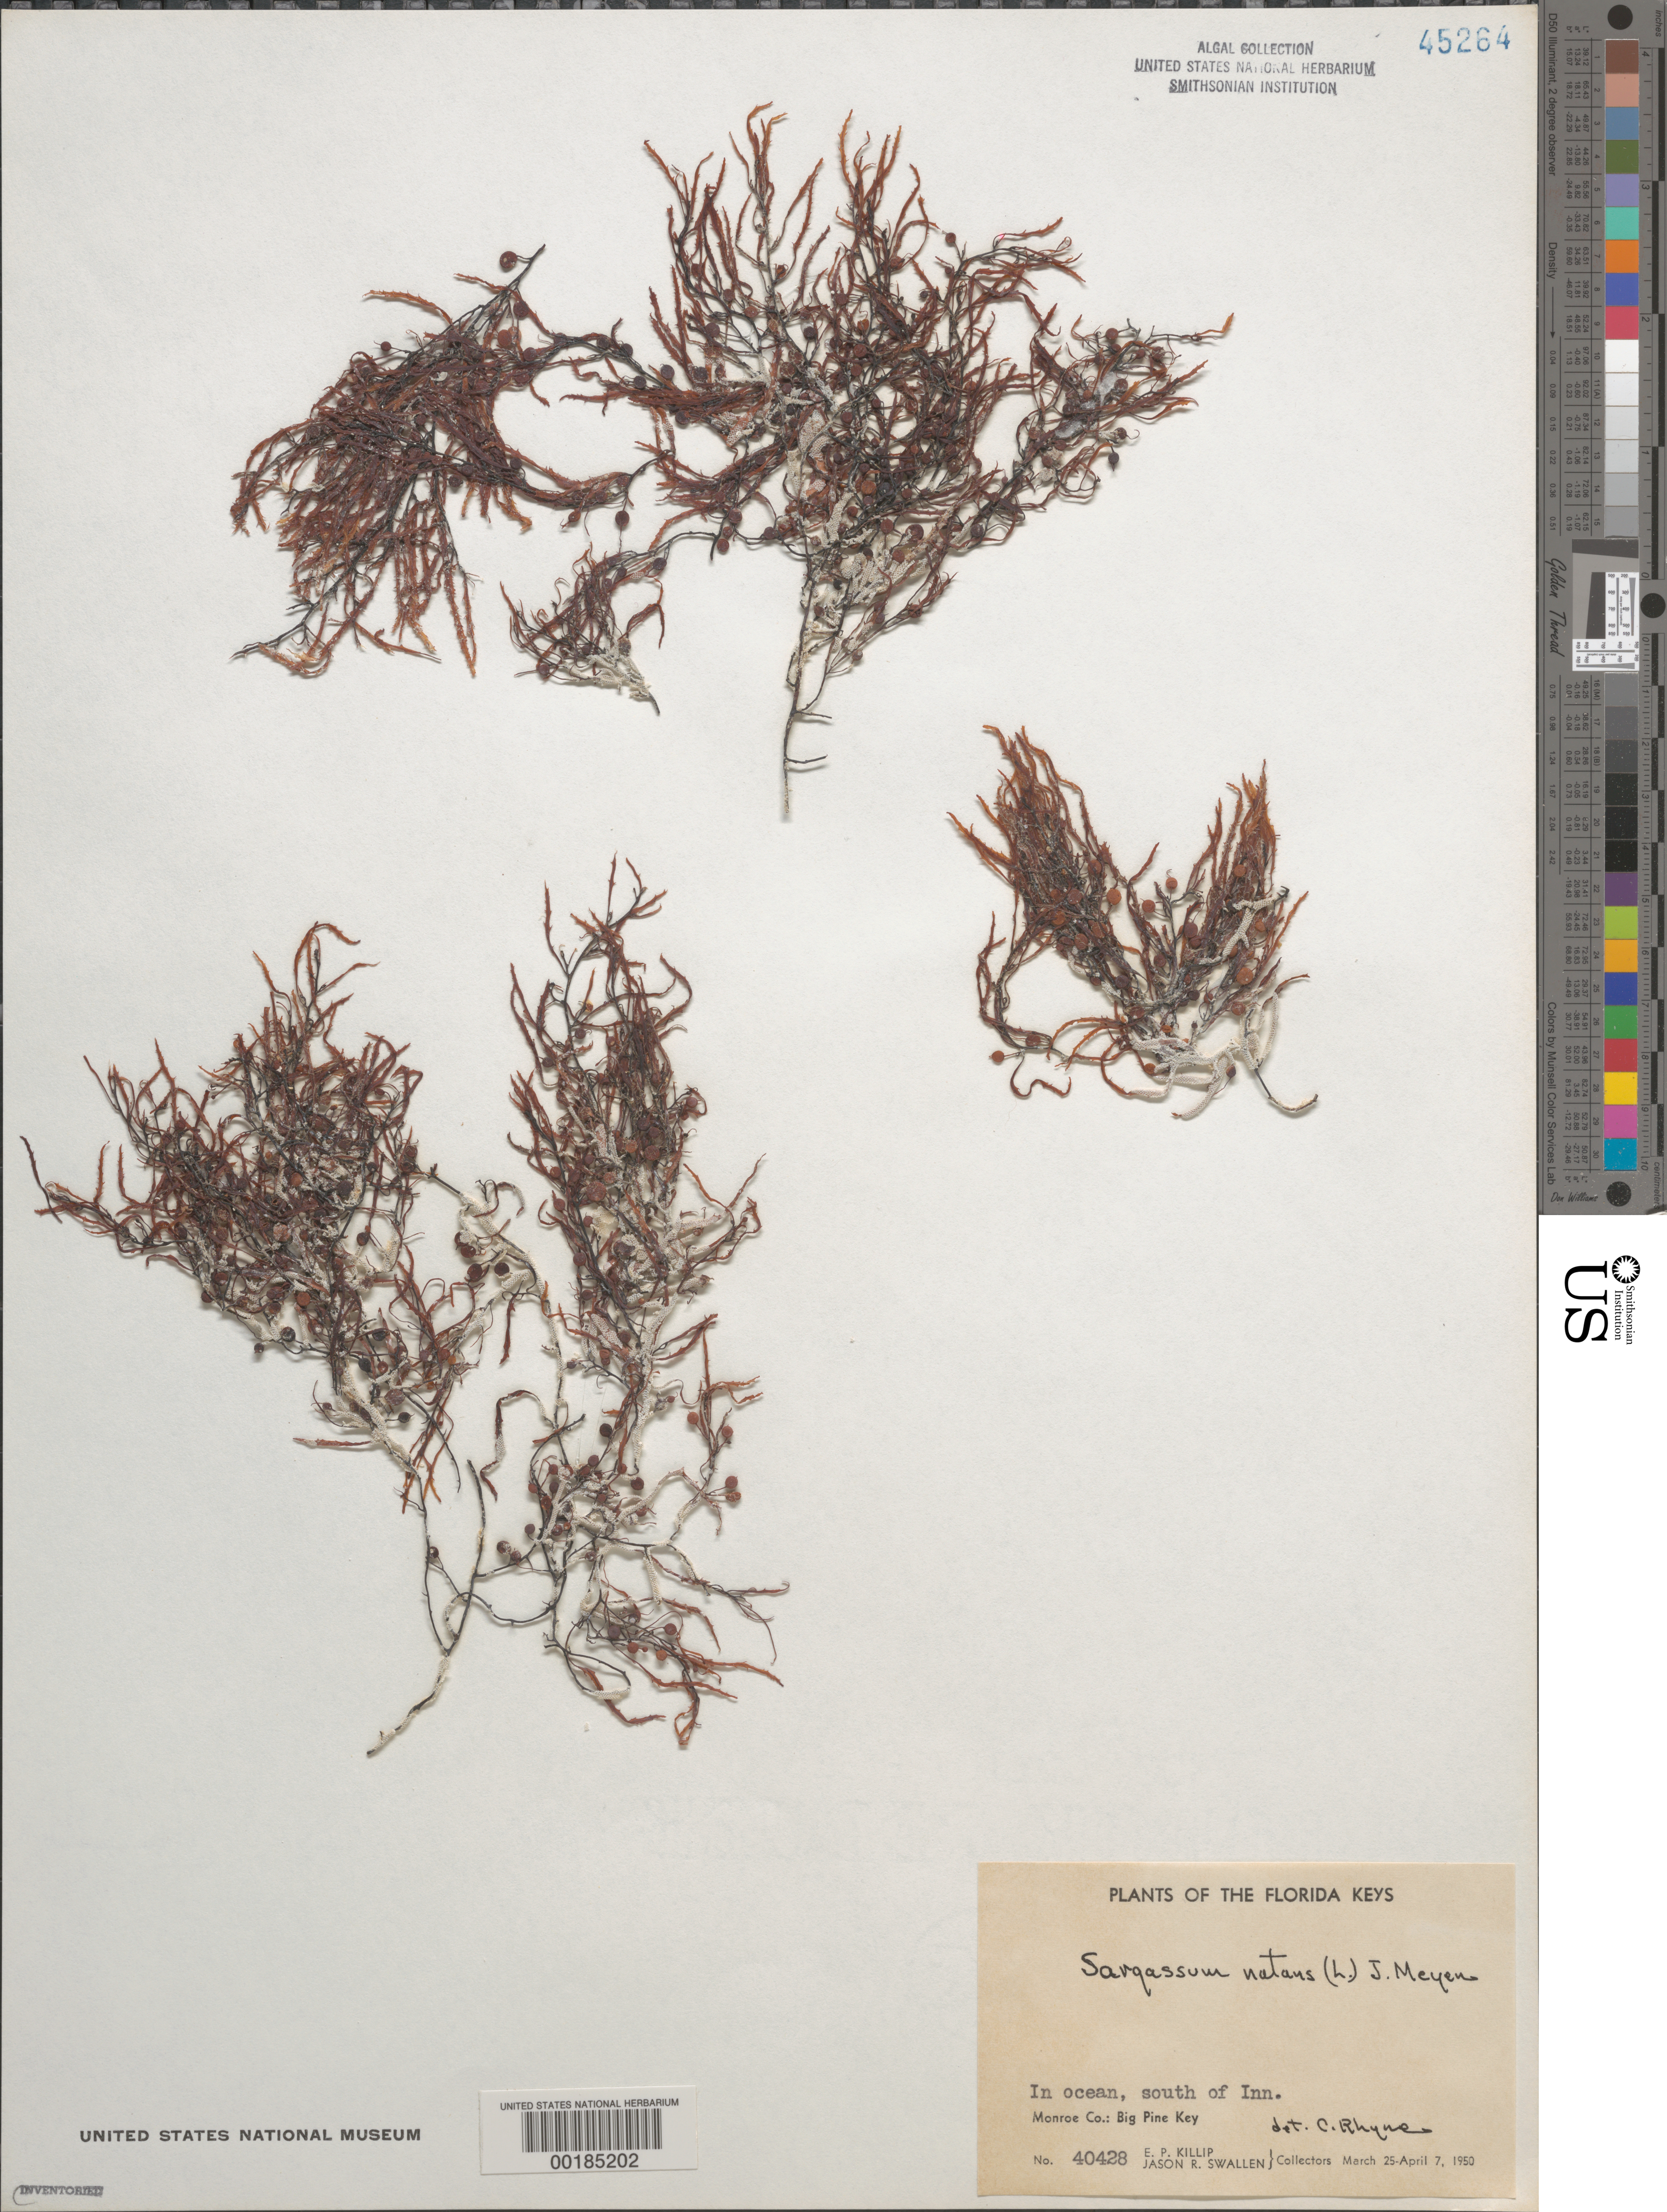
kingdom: Chromista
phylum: Ochrophyta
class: Phaeophyceae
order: Fucales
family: Sargassaceae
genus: Sargassum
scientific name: Sargassum natans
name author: (L.) Gaillon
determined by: Rhyne, C. F.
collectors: E. P. Killip & J. R. Swallen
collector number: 40428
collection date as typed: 25 Mar 1950 TO 07 Apr 1950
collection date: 1950-03-25/1950-04-07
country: United States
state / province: Florida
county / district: Monroe County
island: Big Pine Key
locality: South of Big Pine Inn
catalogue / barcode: US 45264